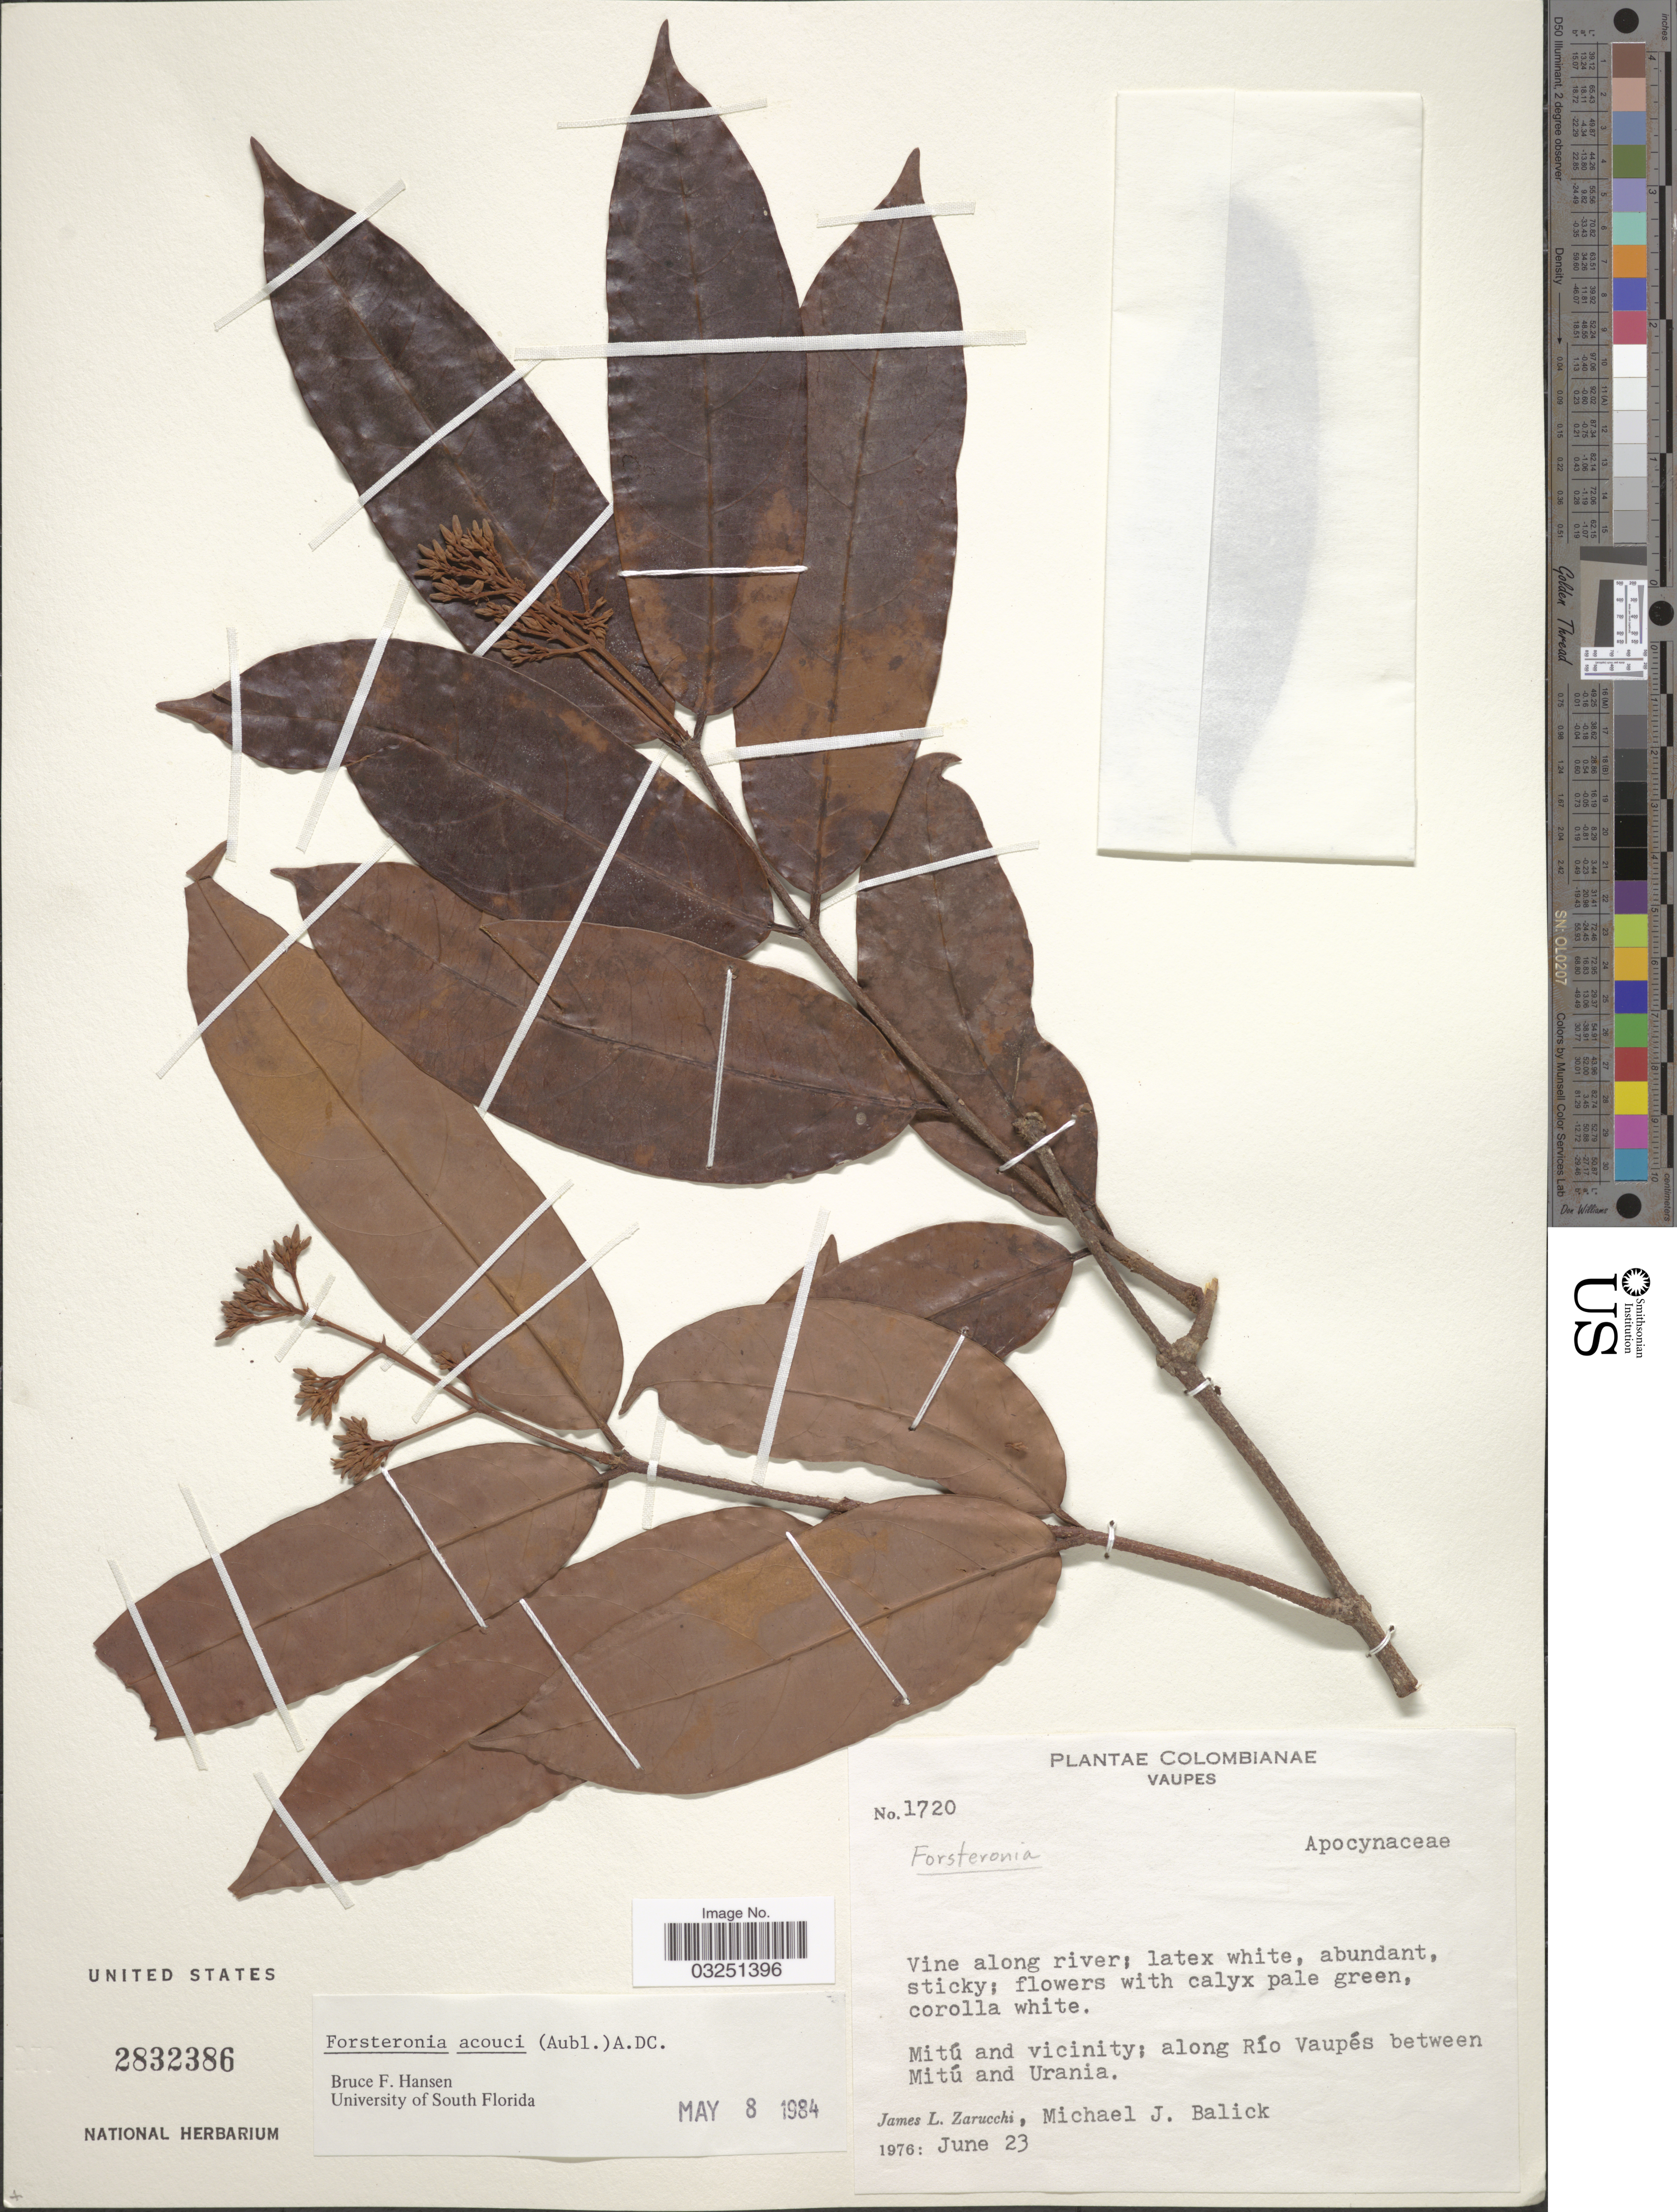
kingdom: Plantae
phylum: Tracheophyta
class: Magnoliopsida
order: Gentianales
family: Apocynaceae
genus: Forsteronia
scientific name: Forsteronia acouci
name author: (Aubl.) A. DC.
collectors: J. L. Zarucchi & M. J. Balick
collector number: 1720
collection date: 1976-06-23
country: Colombia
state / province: Vaupés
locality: Mitú and vicinity; along Río Vaupés between Mitú and Urania.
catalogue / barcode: US 2832386